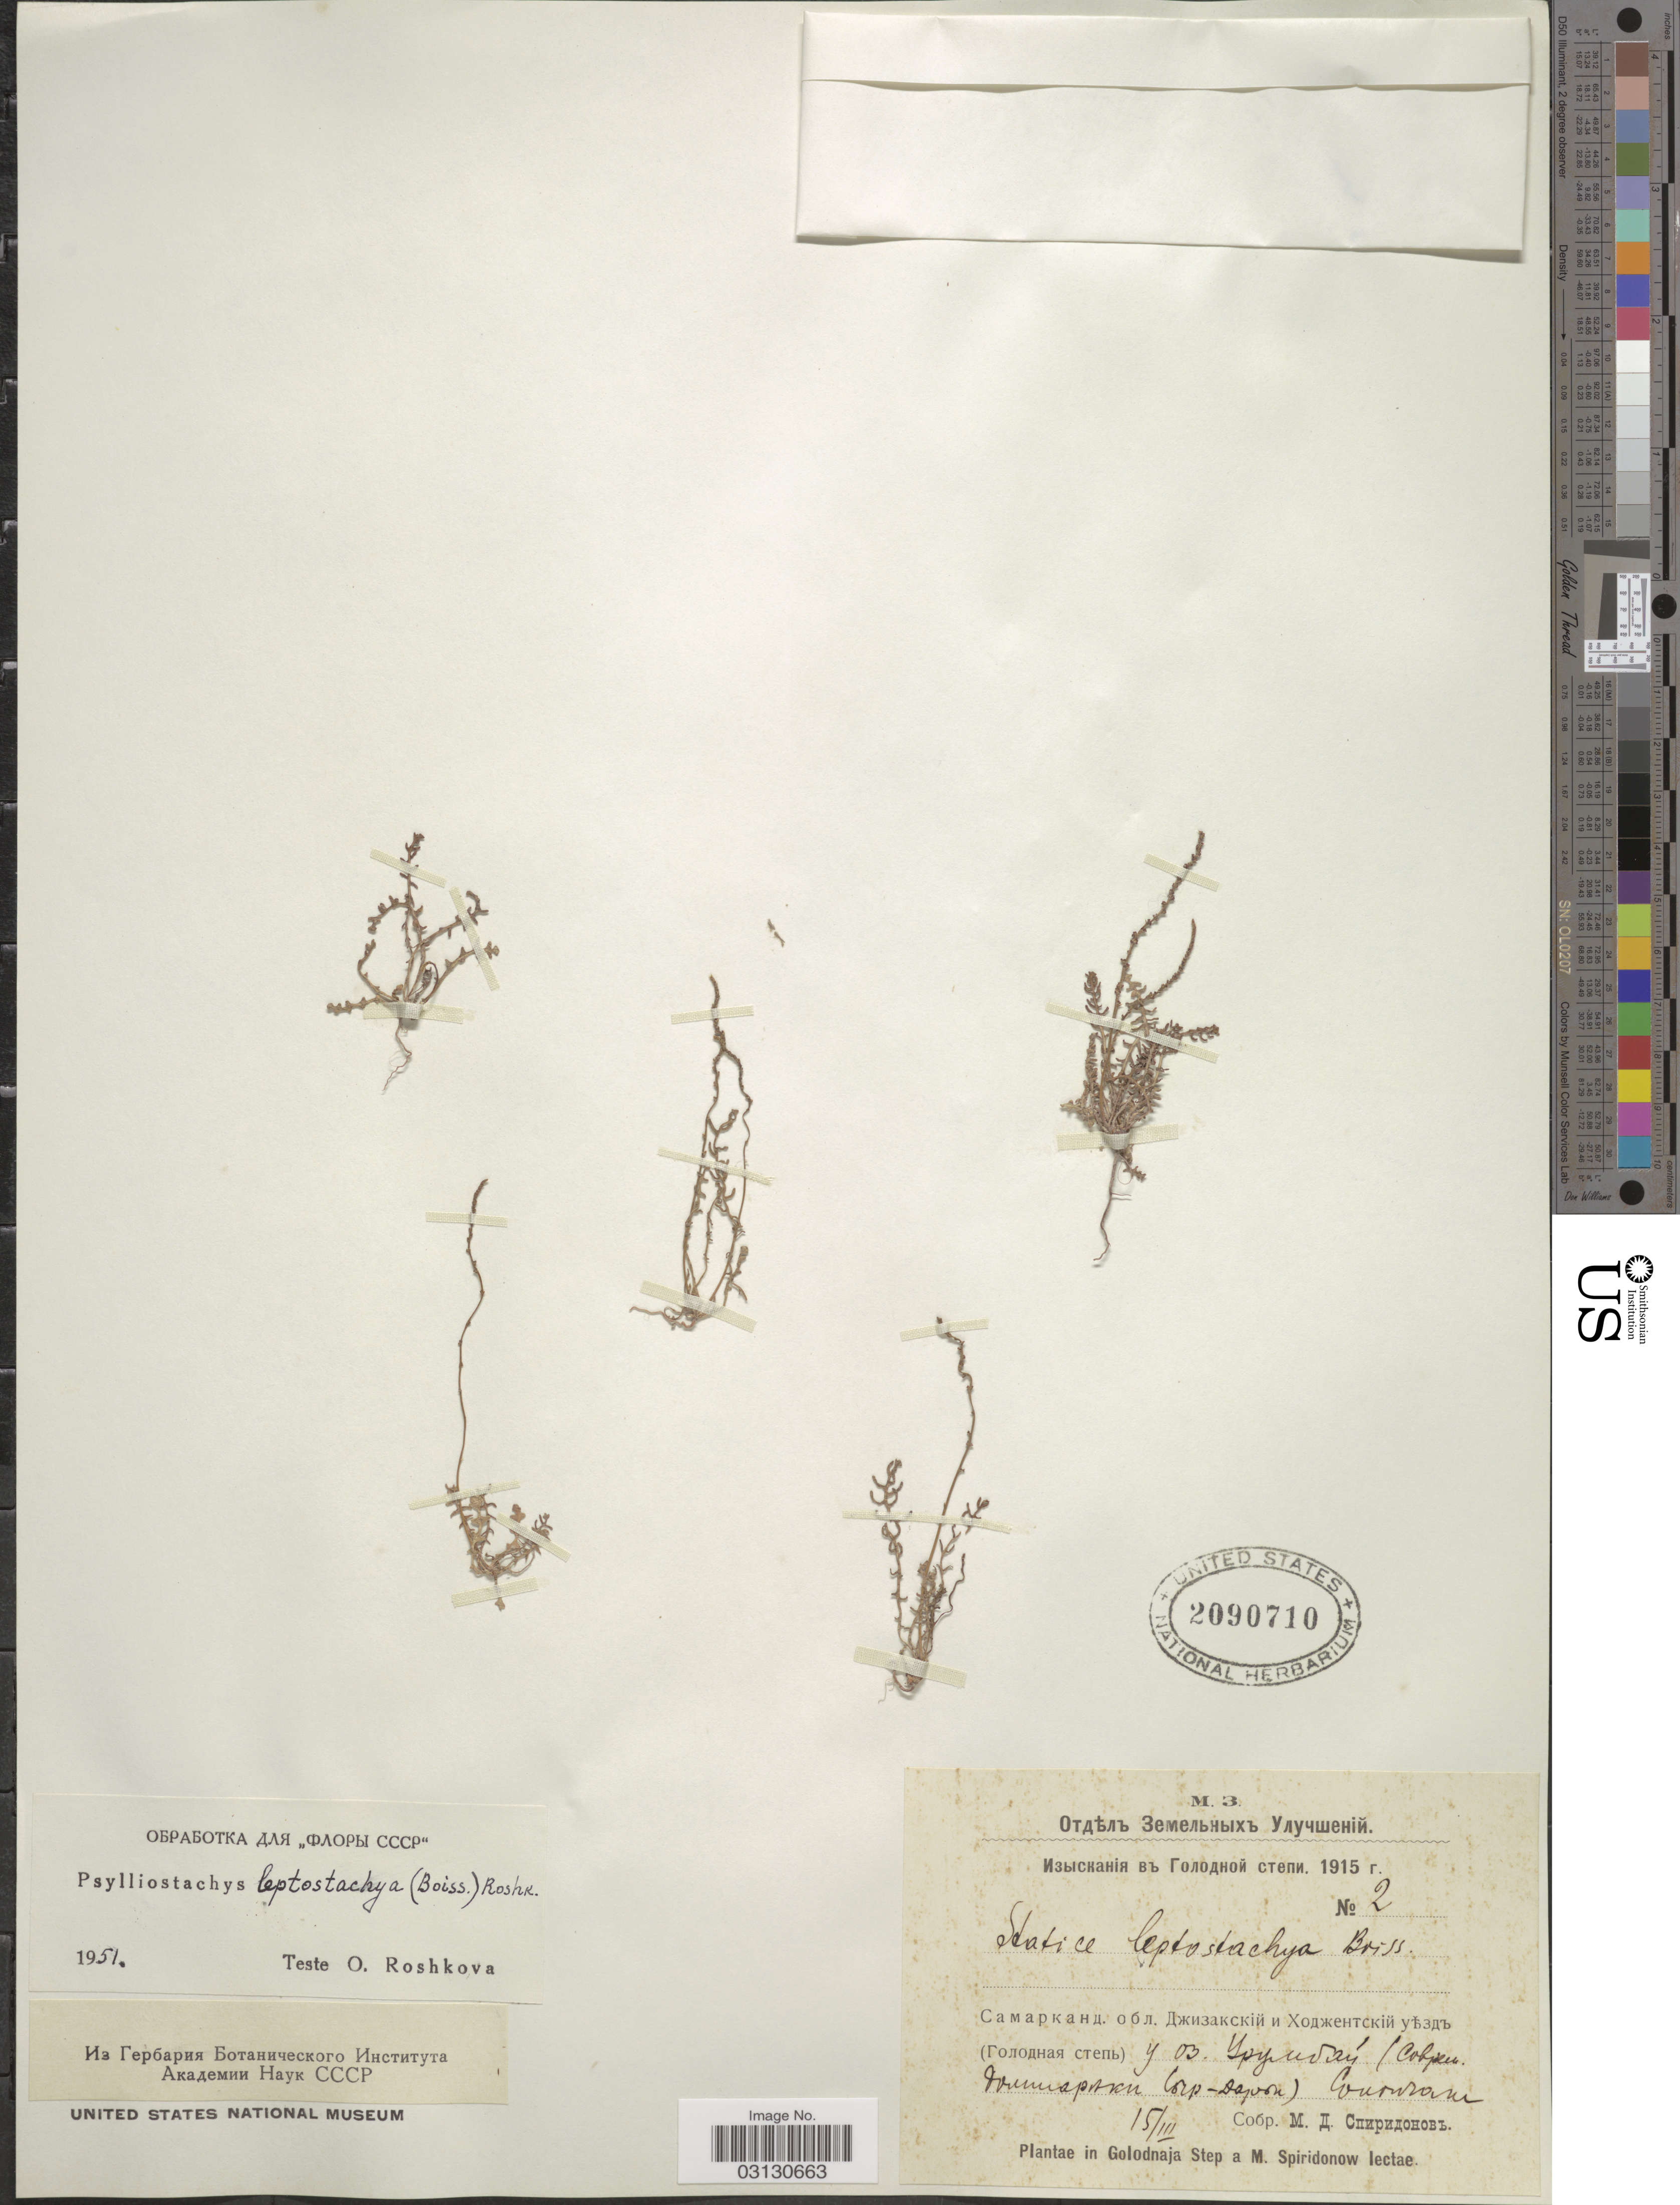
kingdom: Plantae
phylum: Tracheophyta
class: Magnoliopsida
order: Caryophyllales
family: Plumbaginaceae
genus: Psylliostachys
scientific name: Psylliostachys leptostachyus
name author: (Boiss.) Roshkova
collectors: M. Spiridonov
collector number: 2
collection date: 1915-03-15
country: Uzbekistan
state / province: Samarqand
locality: Valley of River Syr Darya.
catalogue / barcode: US 2090710